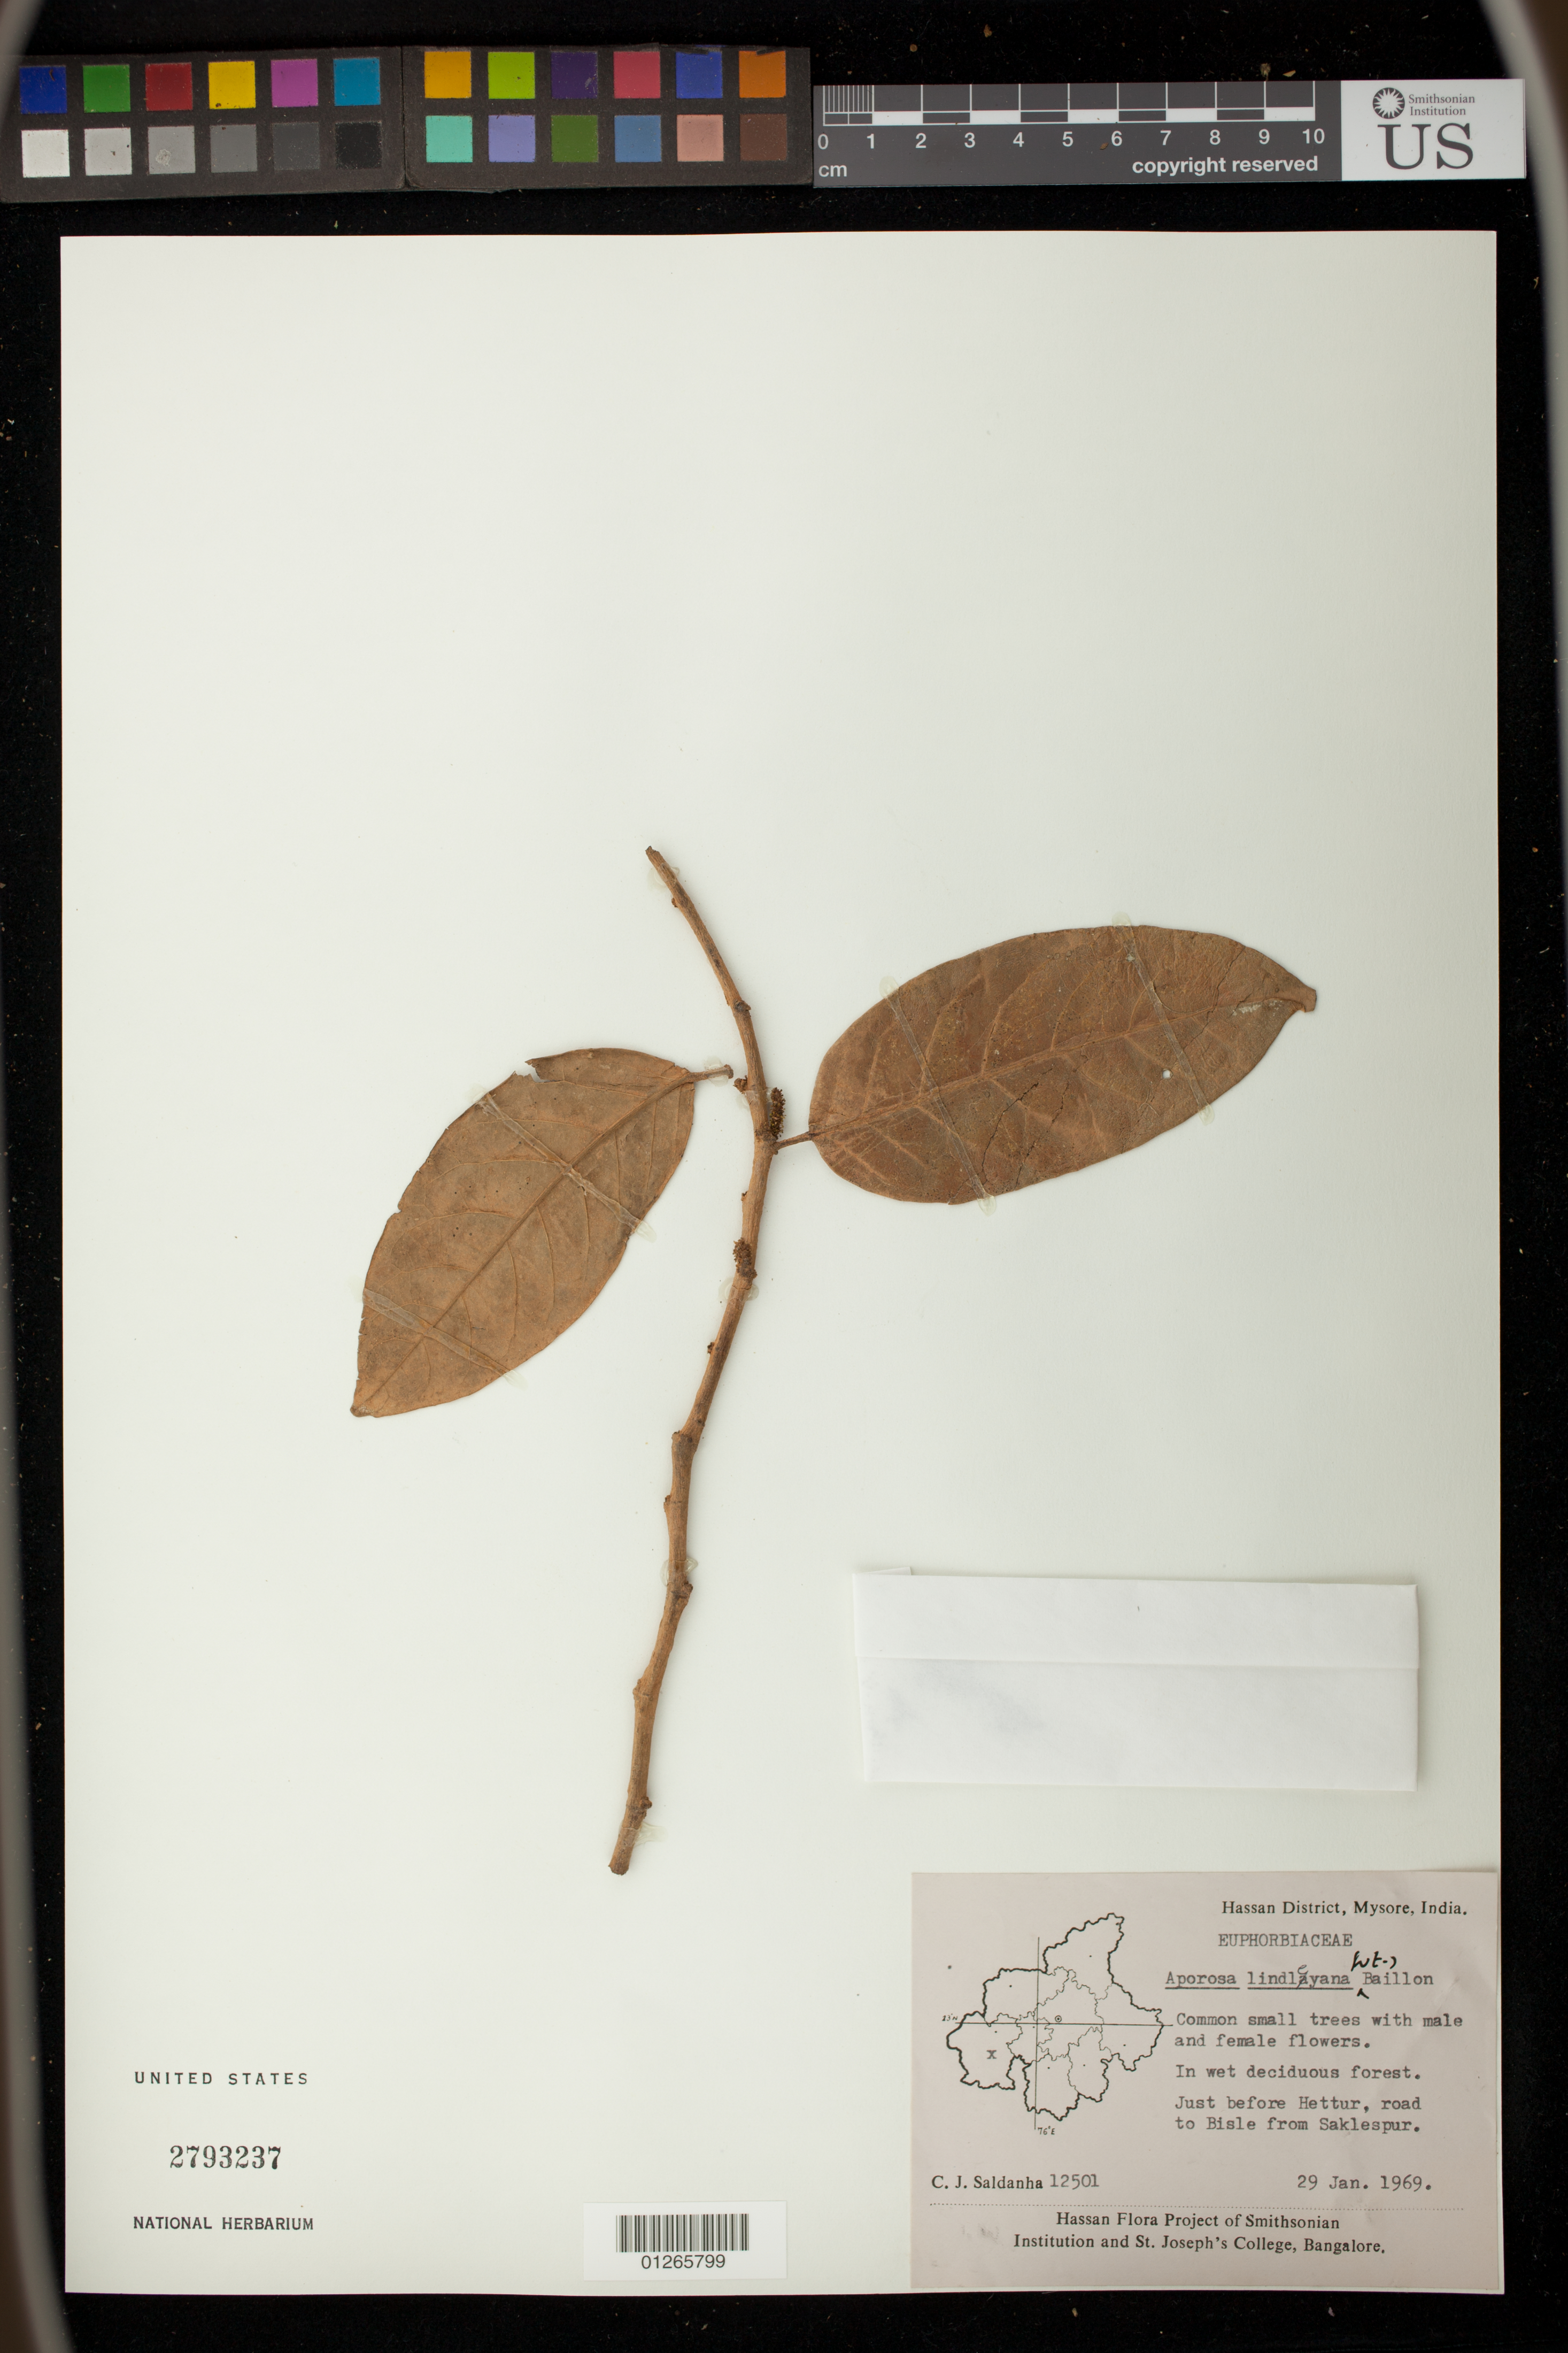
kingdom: Plantae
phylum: Tracheophyta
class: Magnoliopsida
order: Malpighiales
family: Phyllanthaceae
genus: Aporosa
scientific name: Aporosa cardiosperma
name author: (Gaertn.) Merr.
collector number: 12501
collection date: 1969-01-29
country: India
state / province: Karnataka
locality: Hassan District, Mysore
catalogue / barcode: US 2793237